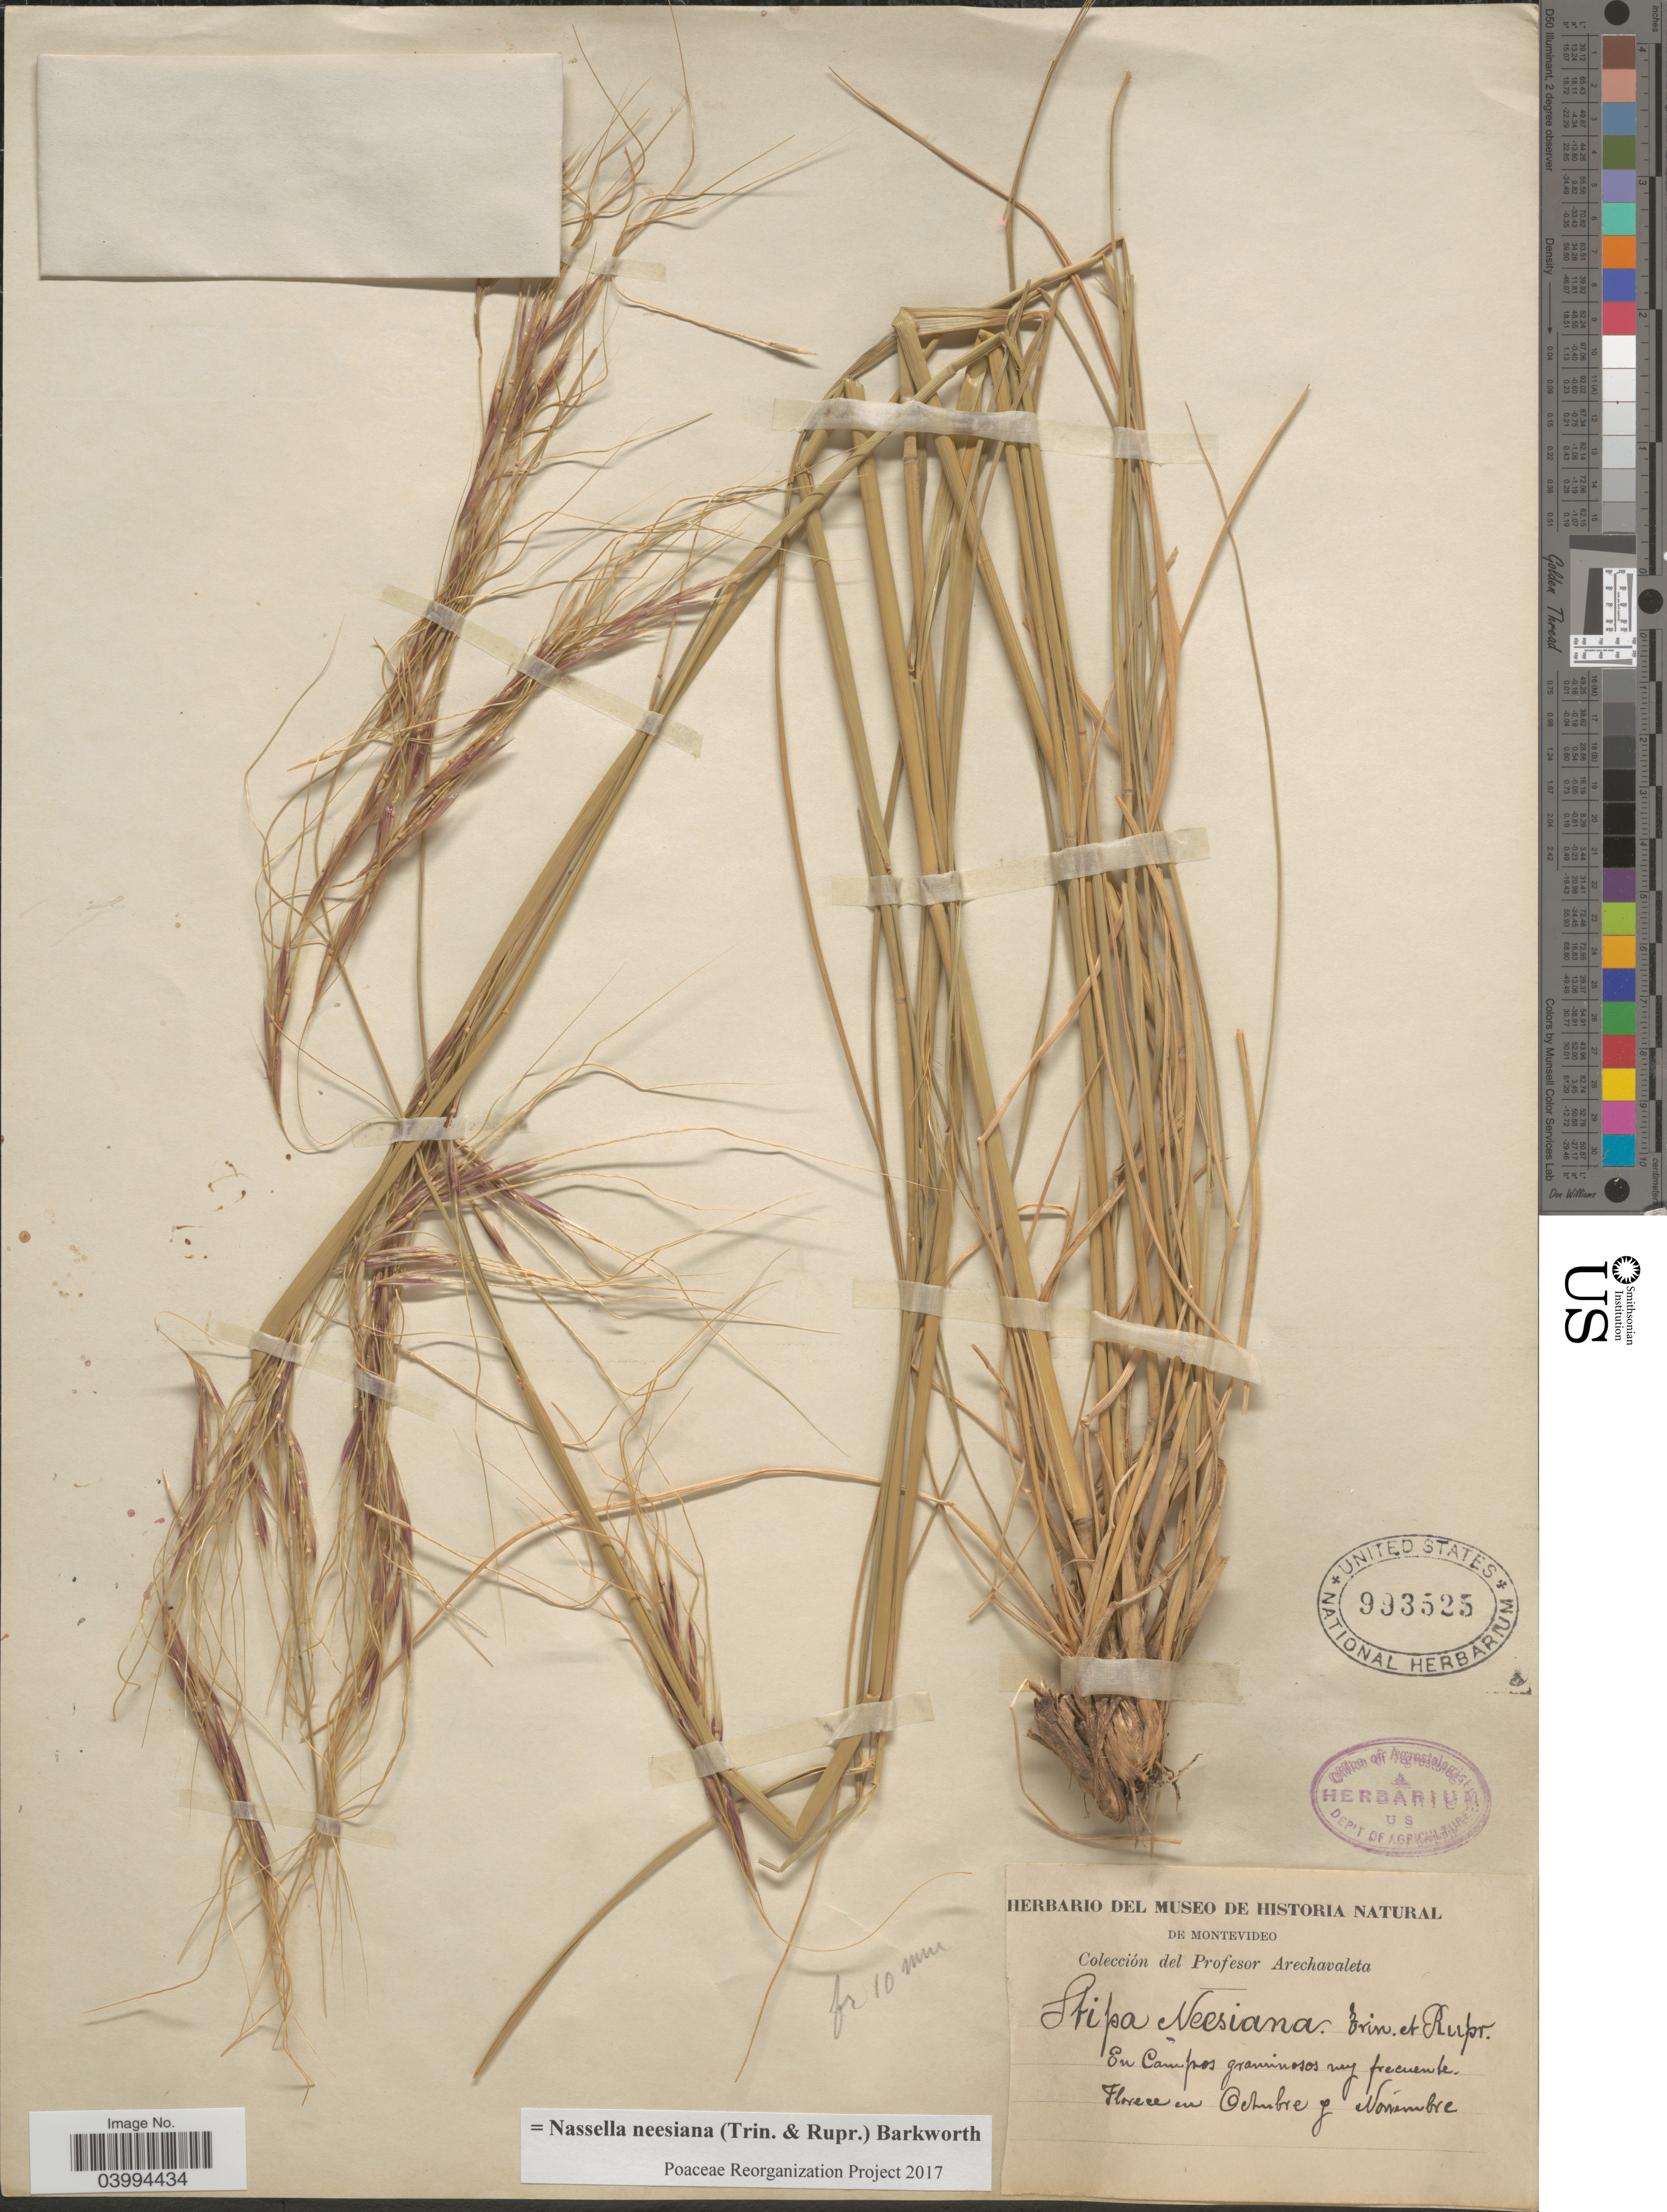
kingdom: Plantae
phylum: Tracheophyta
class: Liliopsida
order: Poales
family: Poaceae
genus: Nassella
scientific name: Nassella neesiana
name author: (Trin. & Rupr.) Barkworth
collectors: Arechavaleta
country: Uruguay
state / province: Montevideo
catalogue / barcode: US 993525